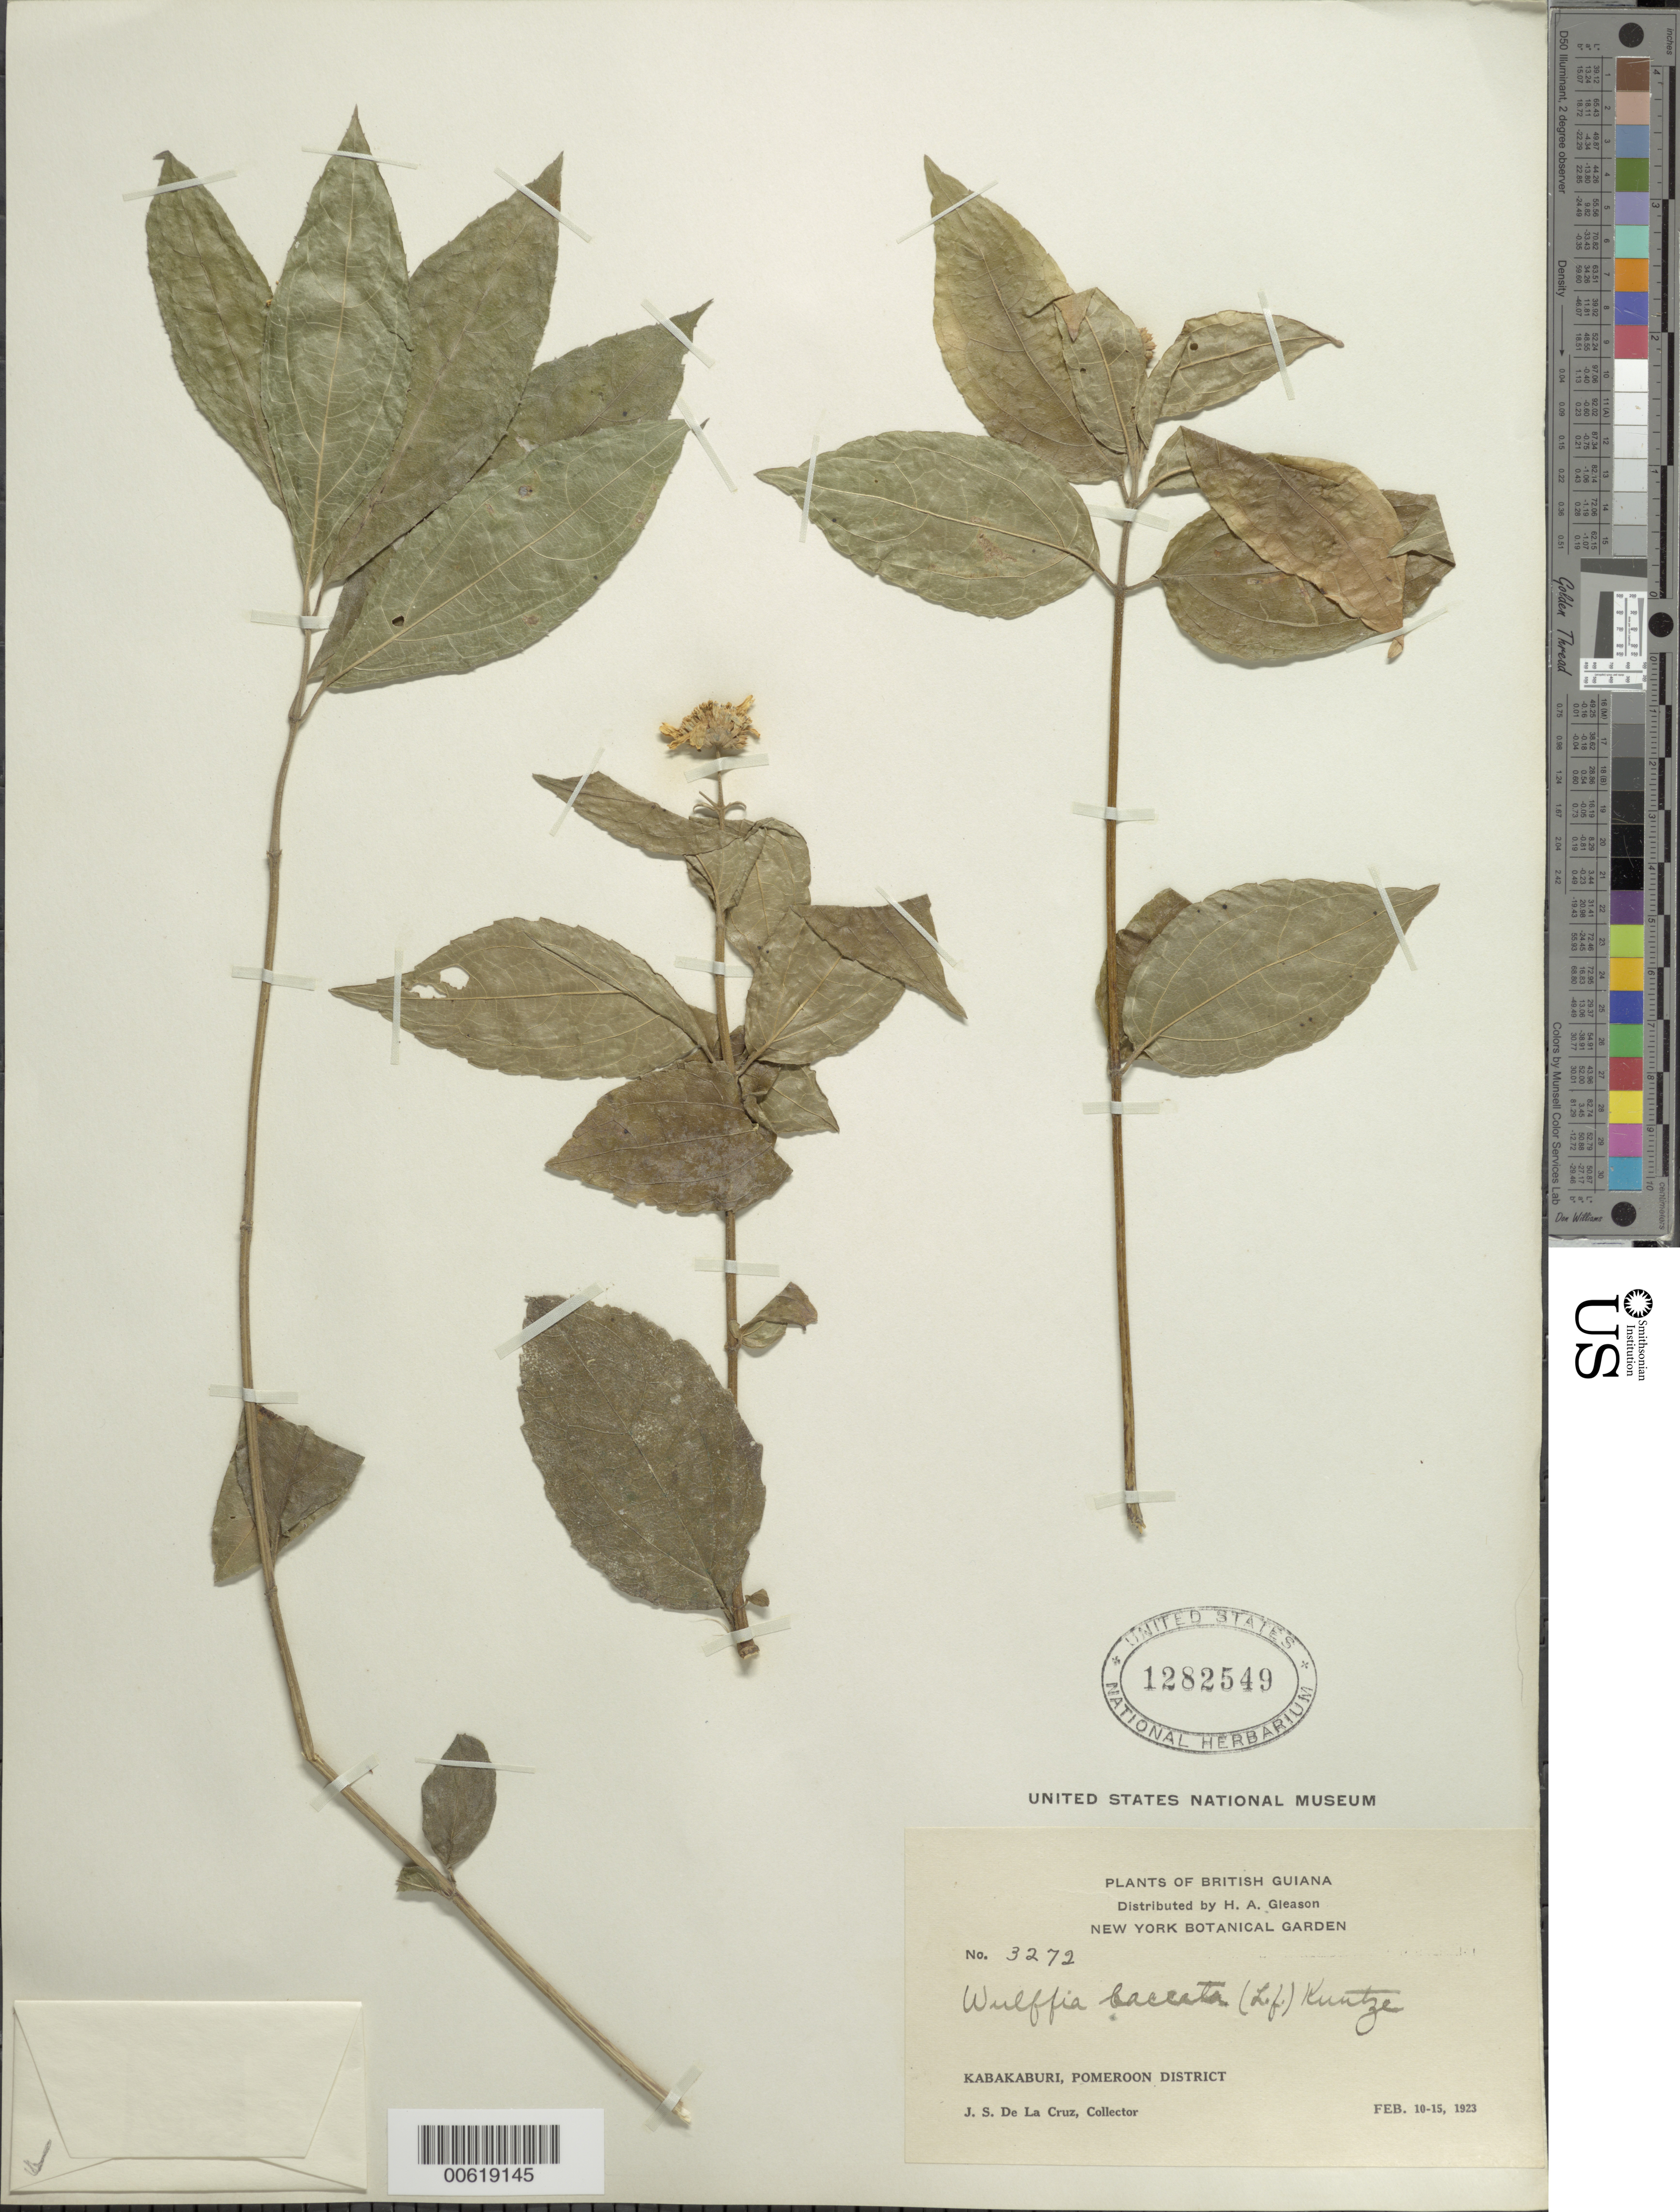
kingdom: Plantae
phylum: Tracheophyta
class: Magnoliopsida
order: Asterales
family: Asteraceae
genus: Wulffia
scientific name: Wulffia baccata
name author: (L. f.) Kuntze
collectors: J. S. de la Cruz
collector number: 3272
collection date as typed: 10-Feb-23 to 15-Feb-23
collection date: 1923-02-10/1923-02-15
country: Guyana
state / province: Pomeroon-Supenaam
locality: Kabakaburi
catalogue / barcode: US 1282549